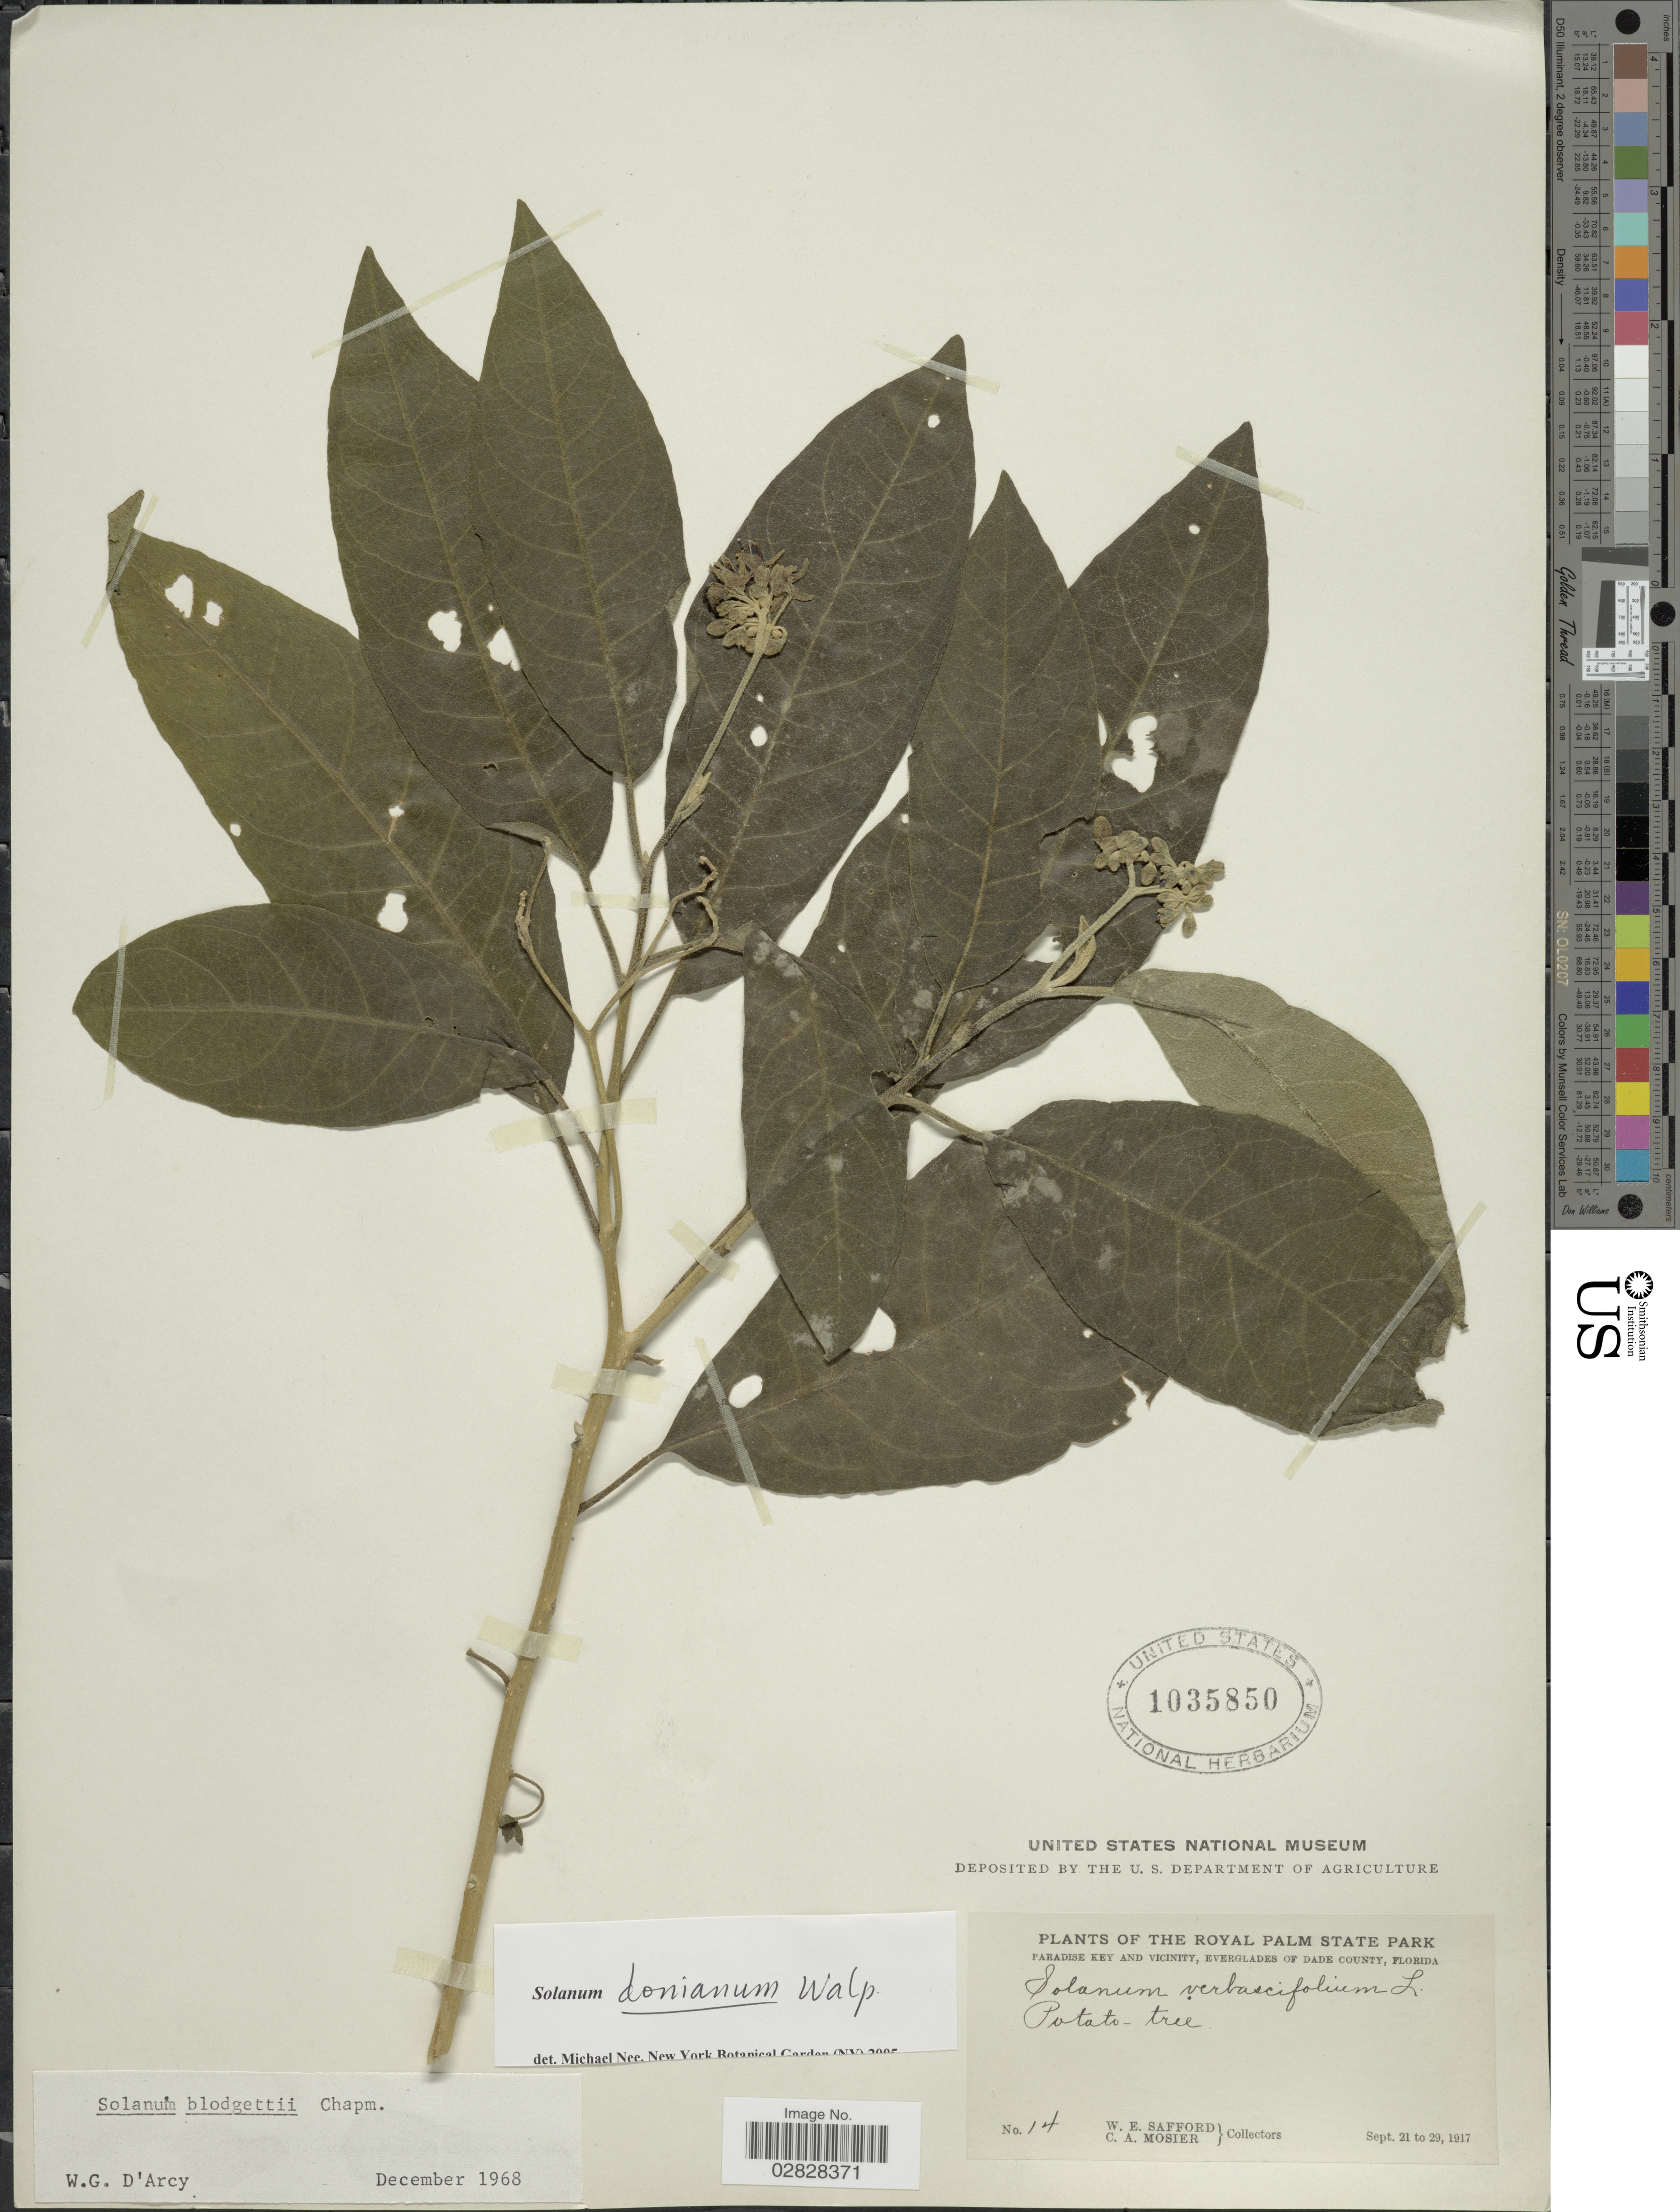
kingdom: Plantae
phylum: Tracheophyta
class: Magnoliopsida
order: Solanales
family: Solanaceae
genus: Solanum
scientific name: Solanum donianum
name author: Walp.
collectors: W. E. Safford & C. A. Mosier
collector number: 14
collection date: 1917-09-21/1917-09-29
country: United States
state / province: Florida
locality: Royal Palm State Park. Paradise Key and Vicinity, Everglades of Dade County.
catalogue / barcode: US 1035850